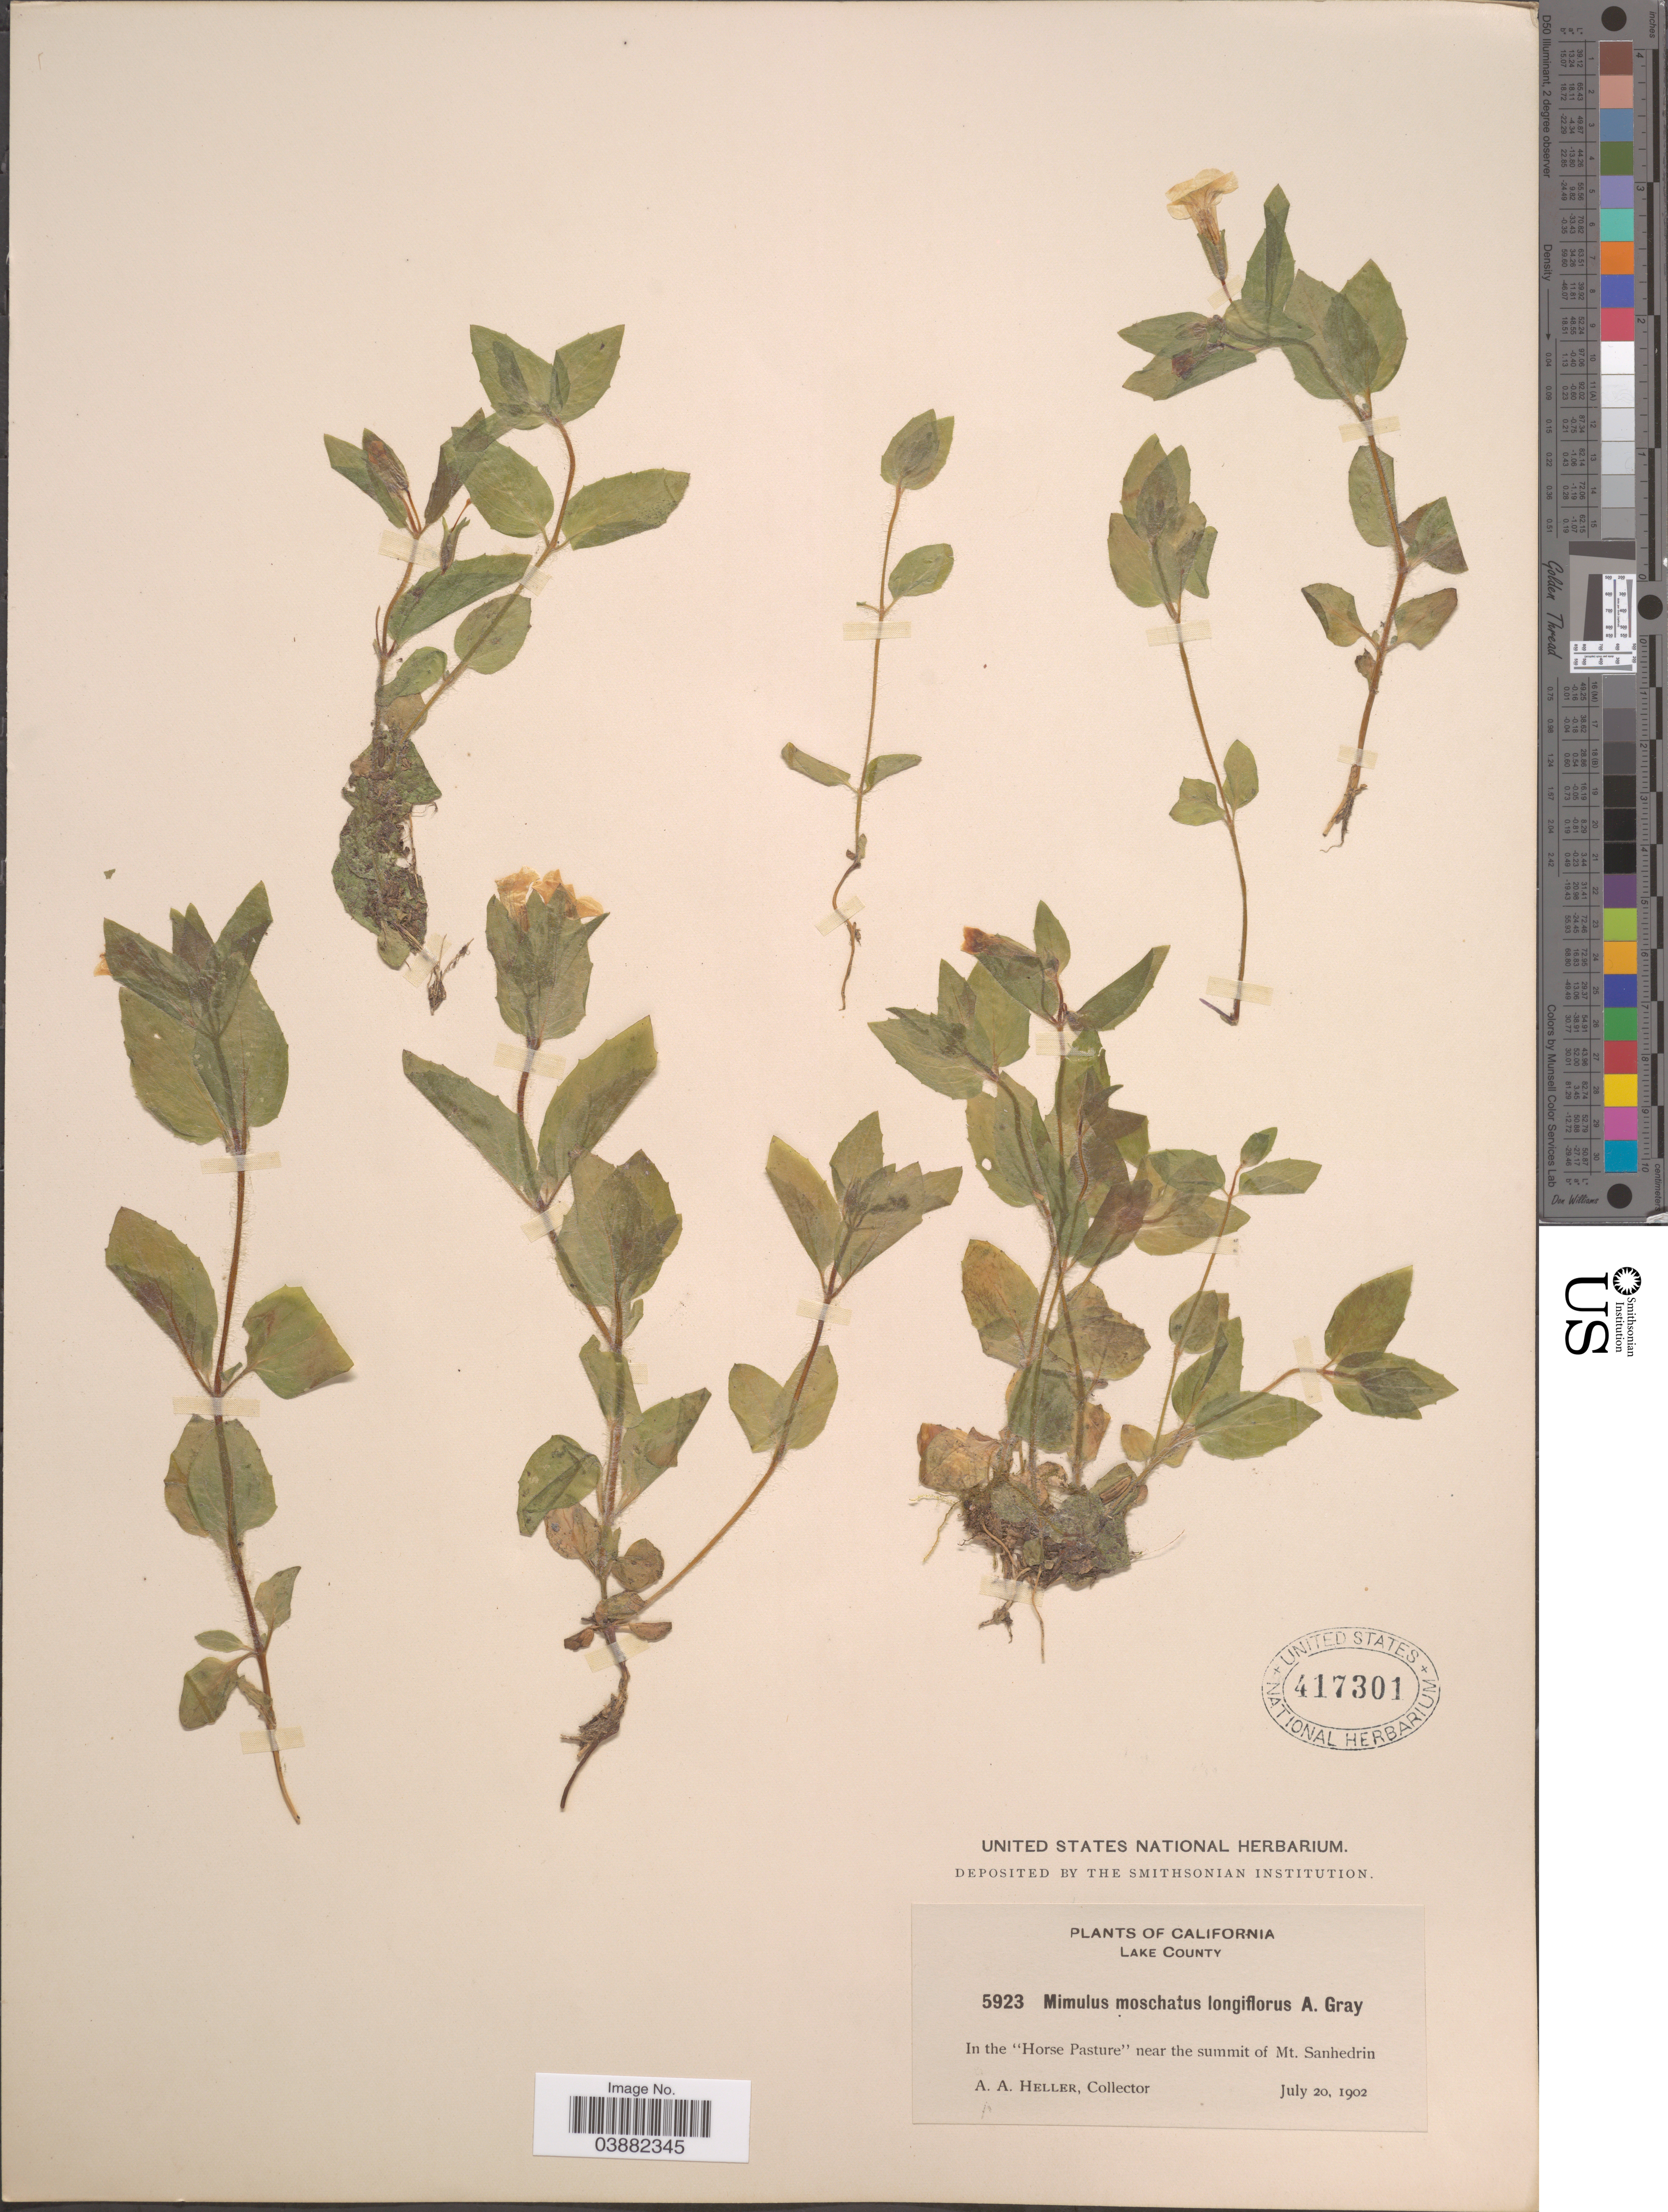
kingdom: Plantae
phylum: Tracheophyta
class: Magnoliopsida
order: Lamiales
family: Phrymaceae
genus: Mimulus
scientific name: Mimulus moschatus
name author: Douglas ex Lindl.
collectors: A. A. Heller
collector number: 5923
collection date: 1902-07-20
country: United States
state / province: California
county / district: Lake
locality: Lake County. In the "Horse Pasture" near the summit of Mt. Sanhedrin.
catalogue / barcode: US 417301